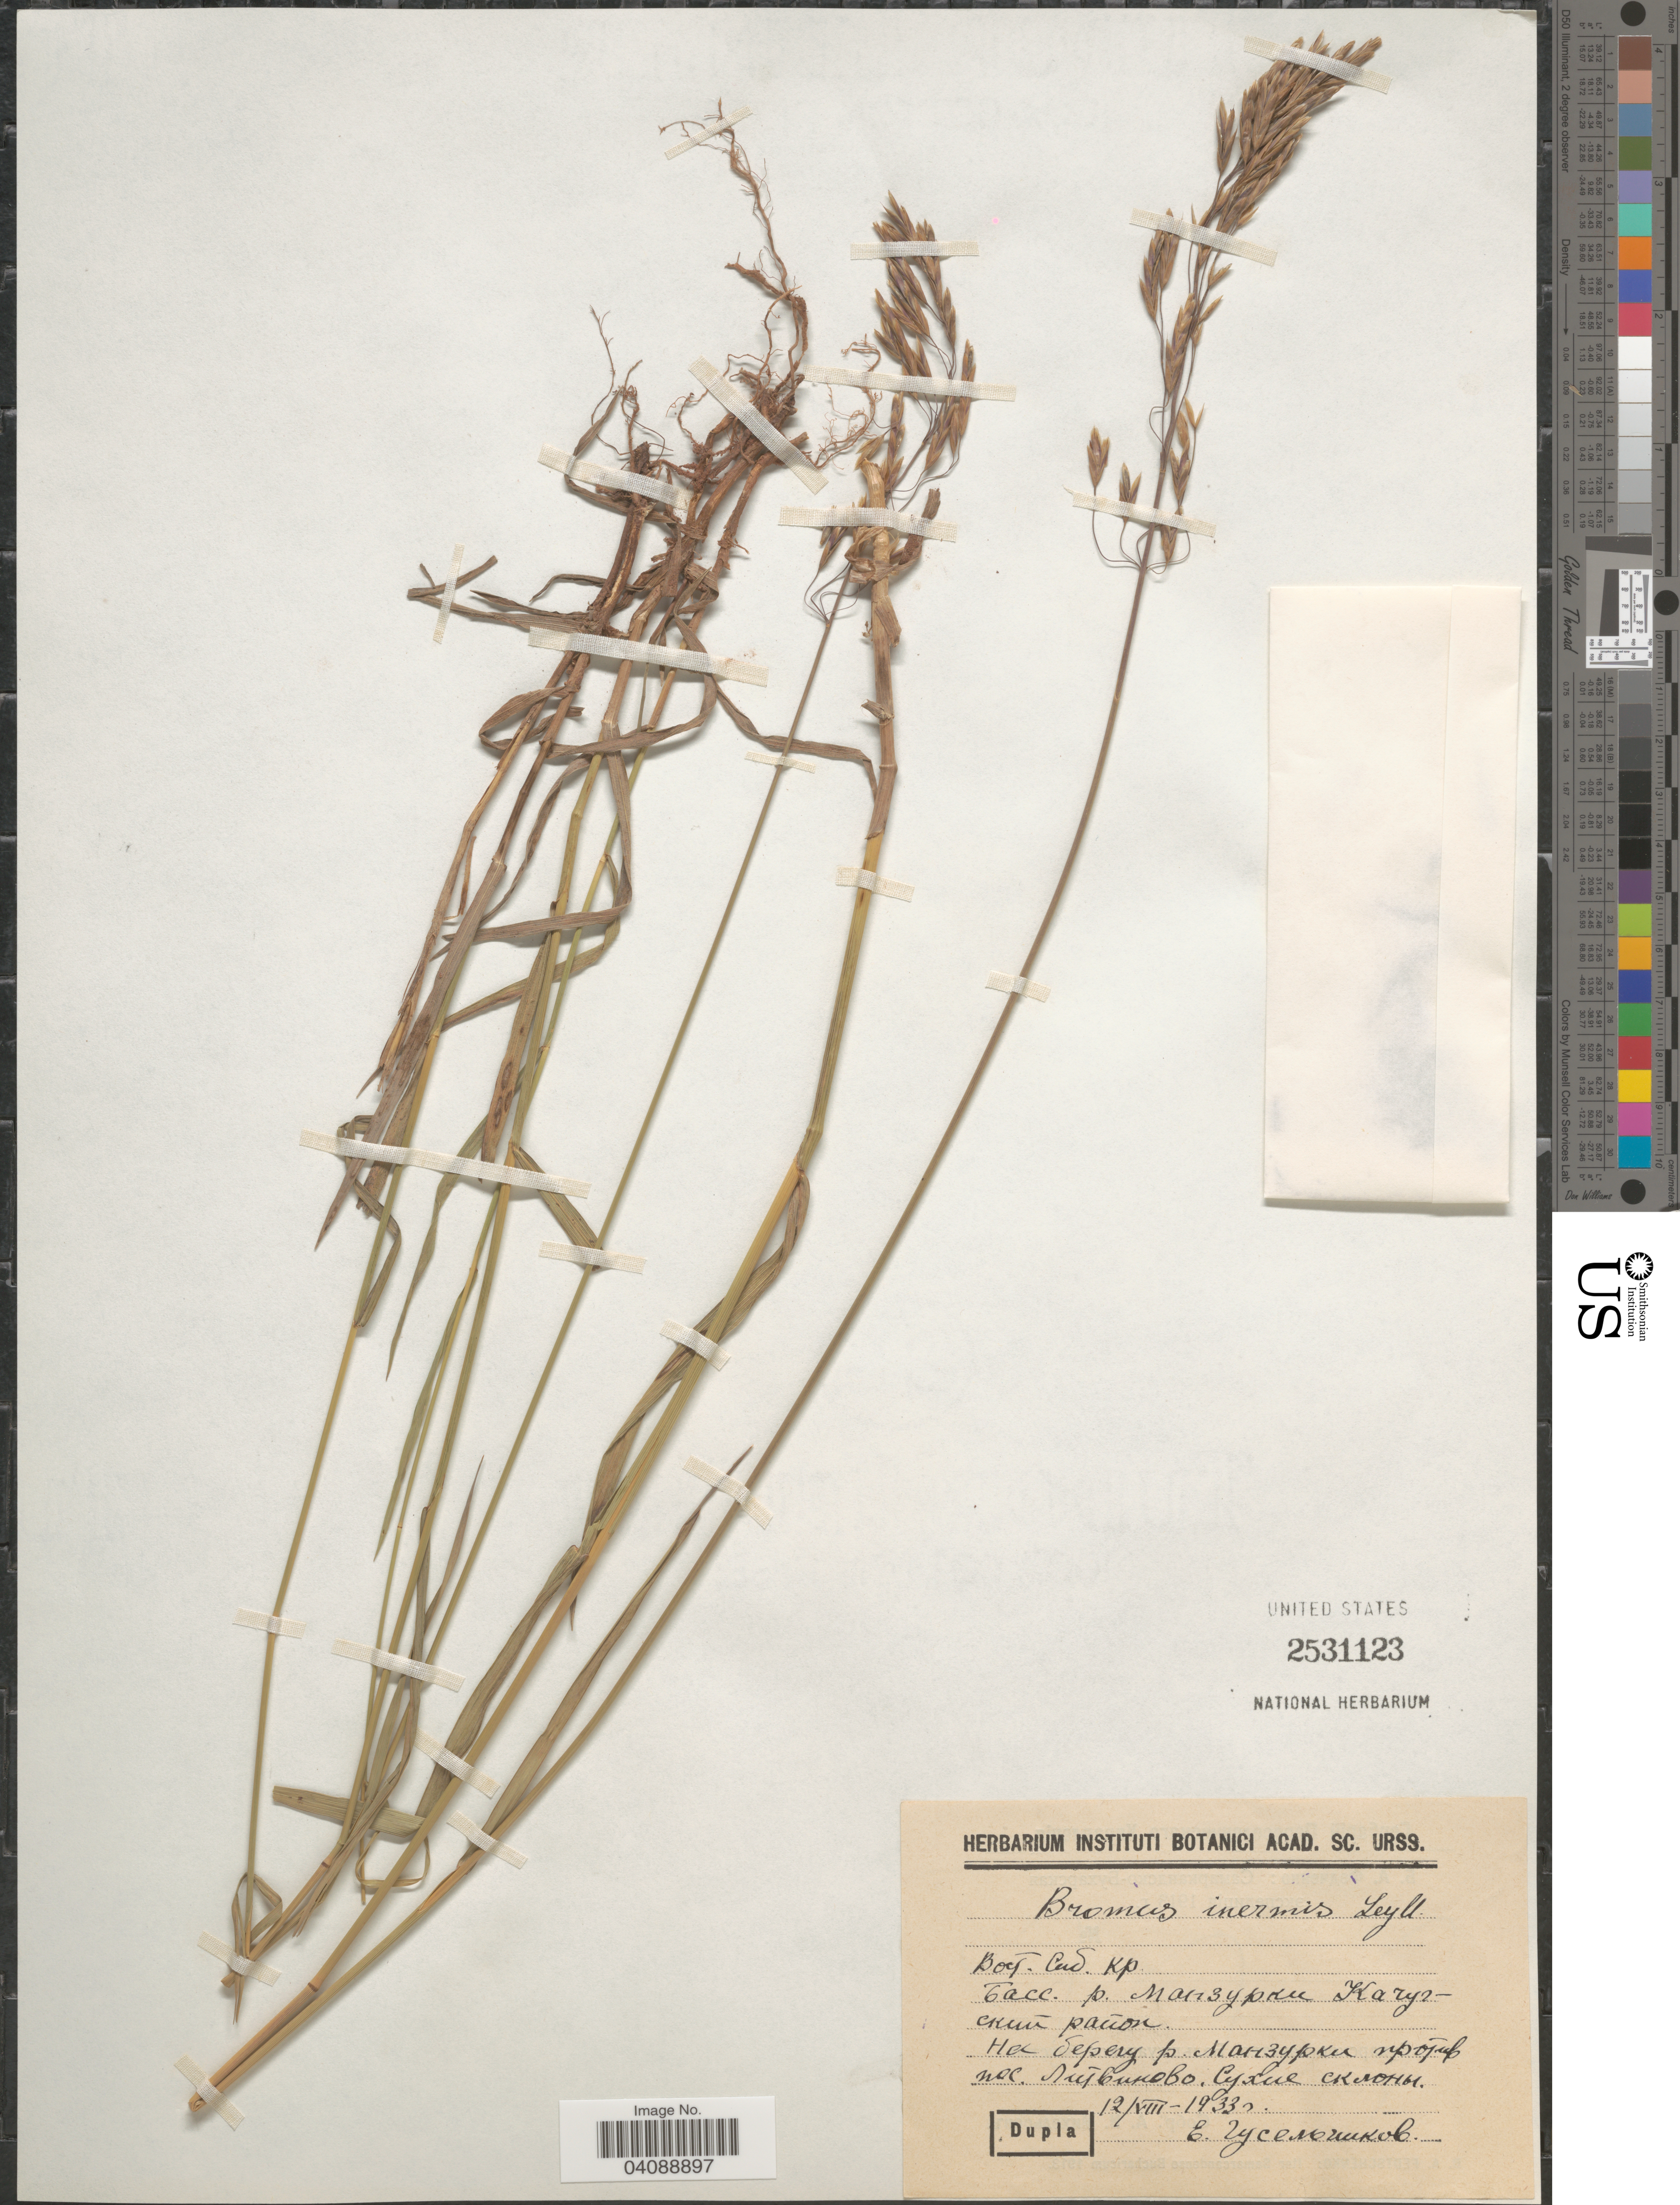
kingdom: Plantae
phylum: Tracheophyta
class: Liliopsida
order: Poales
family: Poaceae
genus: Bromus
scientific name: Bromus inermis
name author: Leyss.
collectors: E. Guselnikov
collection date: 1933-08-12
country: Russian Federation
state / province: Irkutsk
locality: District Kachugskiy, basin of river Manzurka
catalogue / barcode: US 2531123